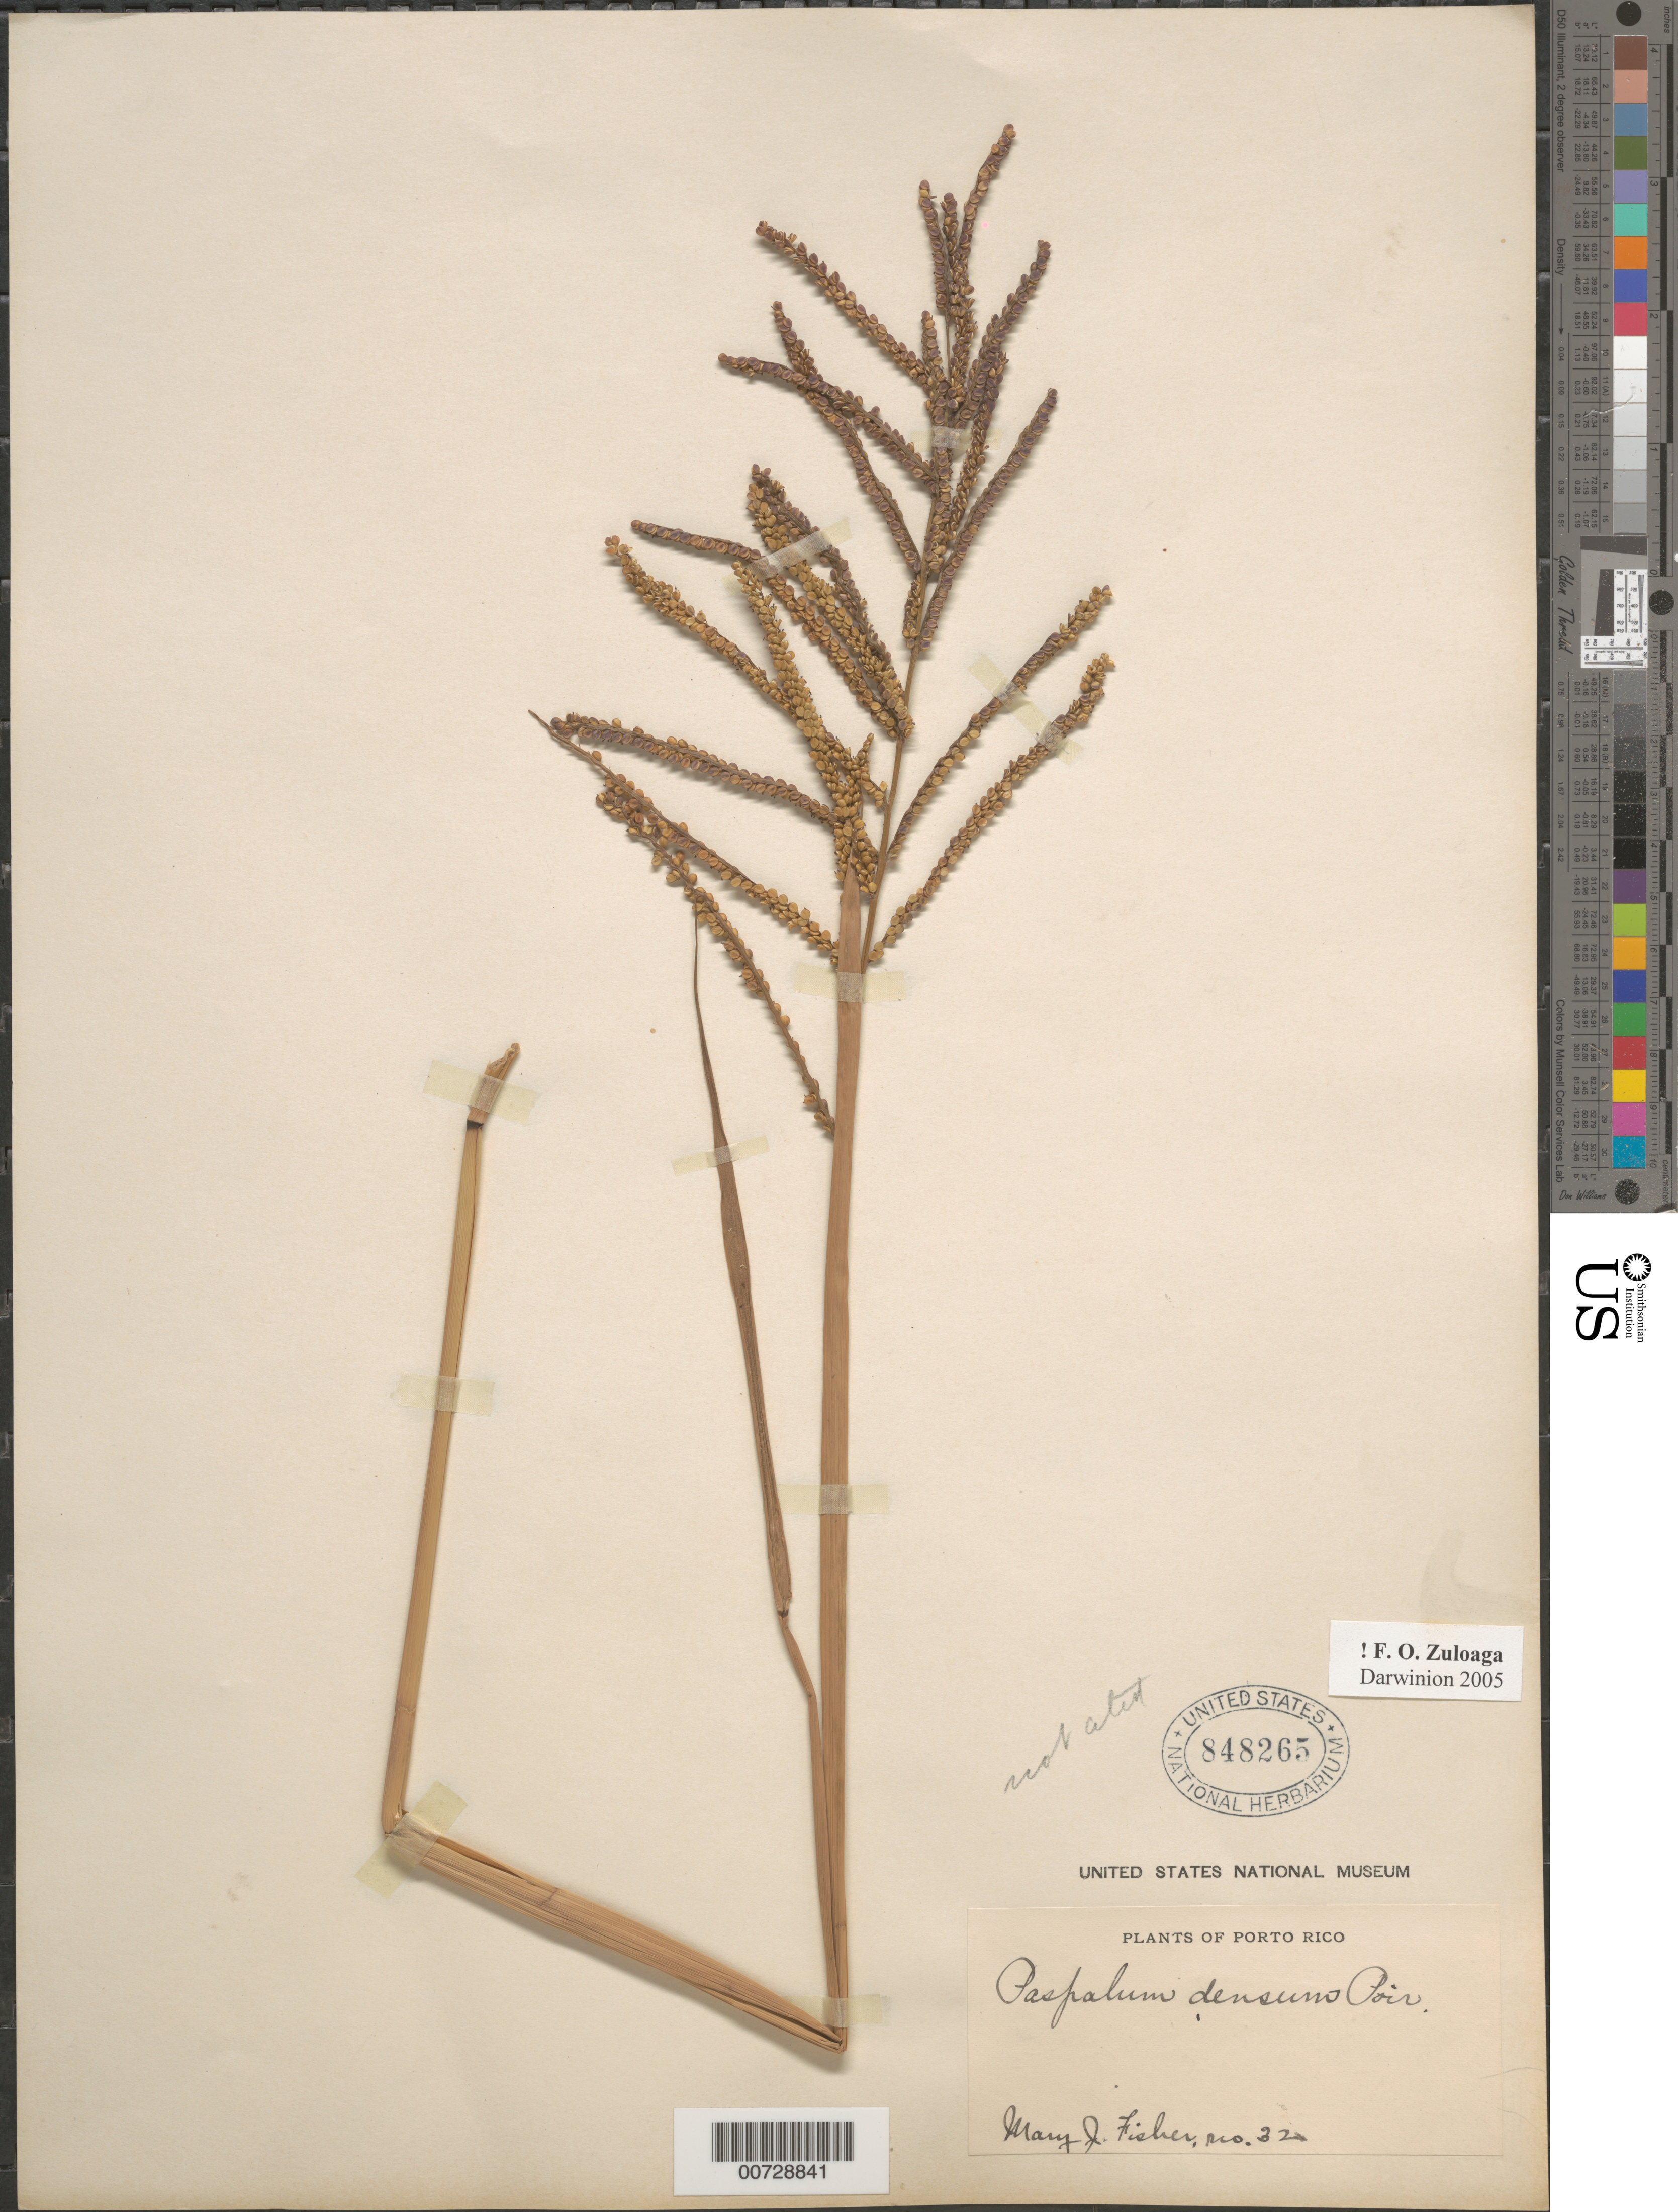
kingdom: Plantae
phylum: Tracheophyta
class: Liliopsida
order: Poales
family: Poaceae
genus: Paspalum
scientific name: Paspalum millegrana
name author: Schrad.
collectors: M. J. Fisher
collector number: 32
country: Puerto Rico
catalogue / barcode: US 848265